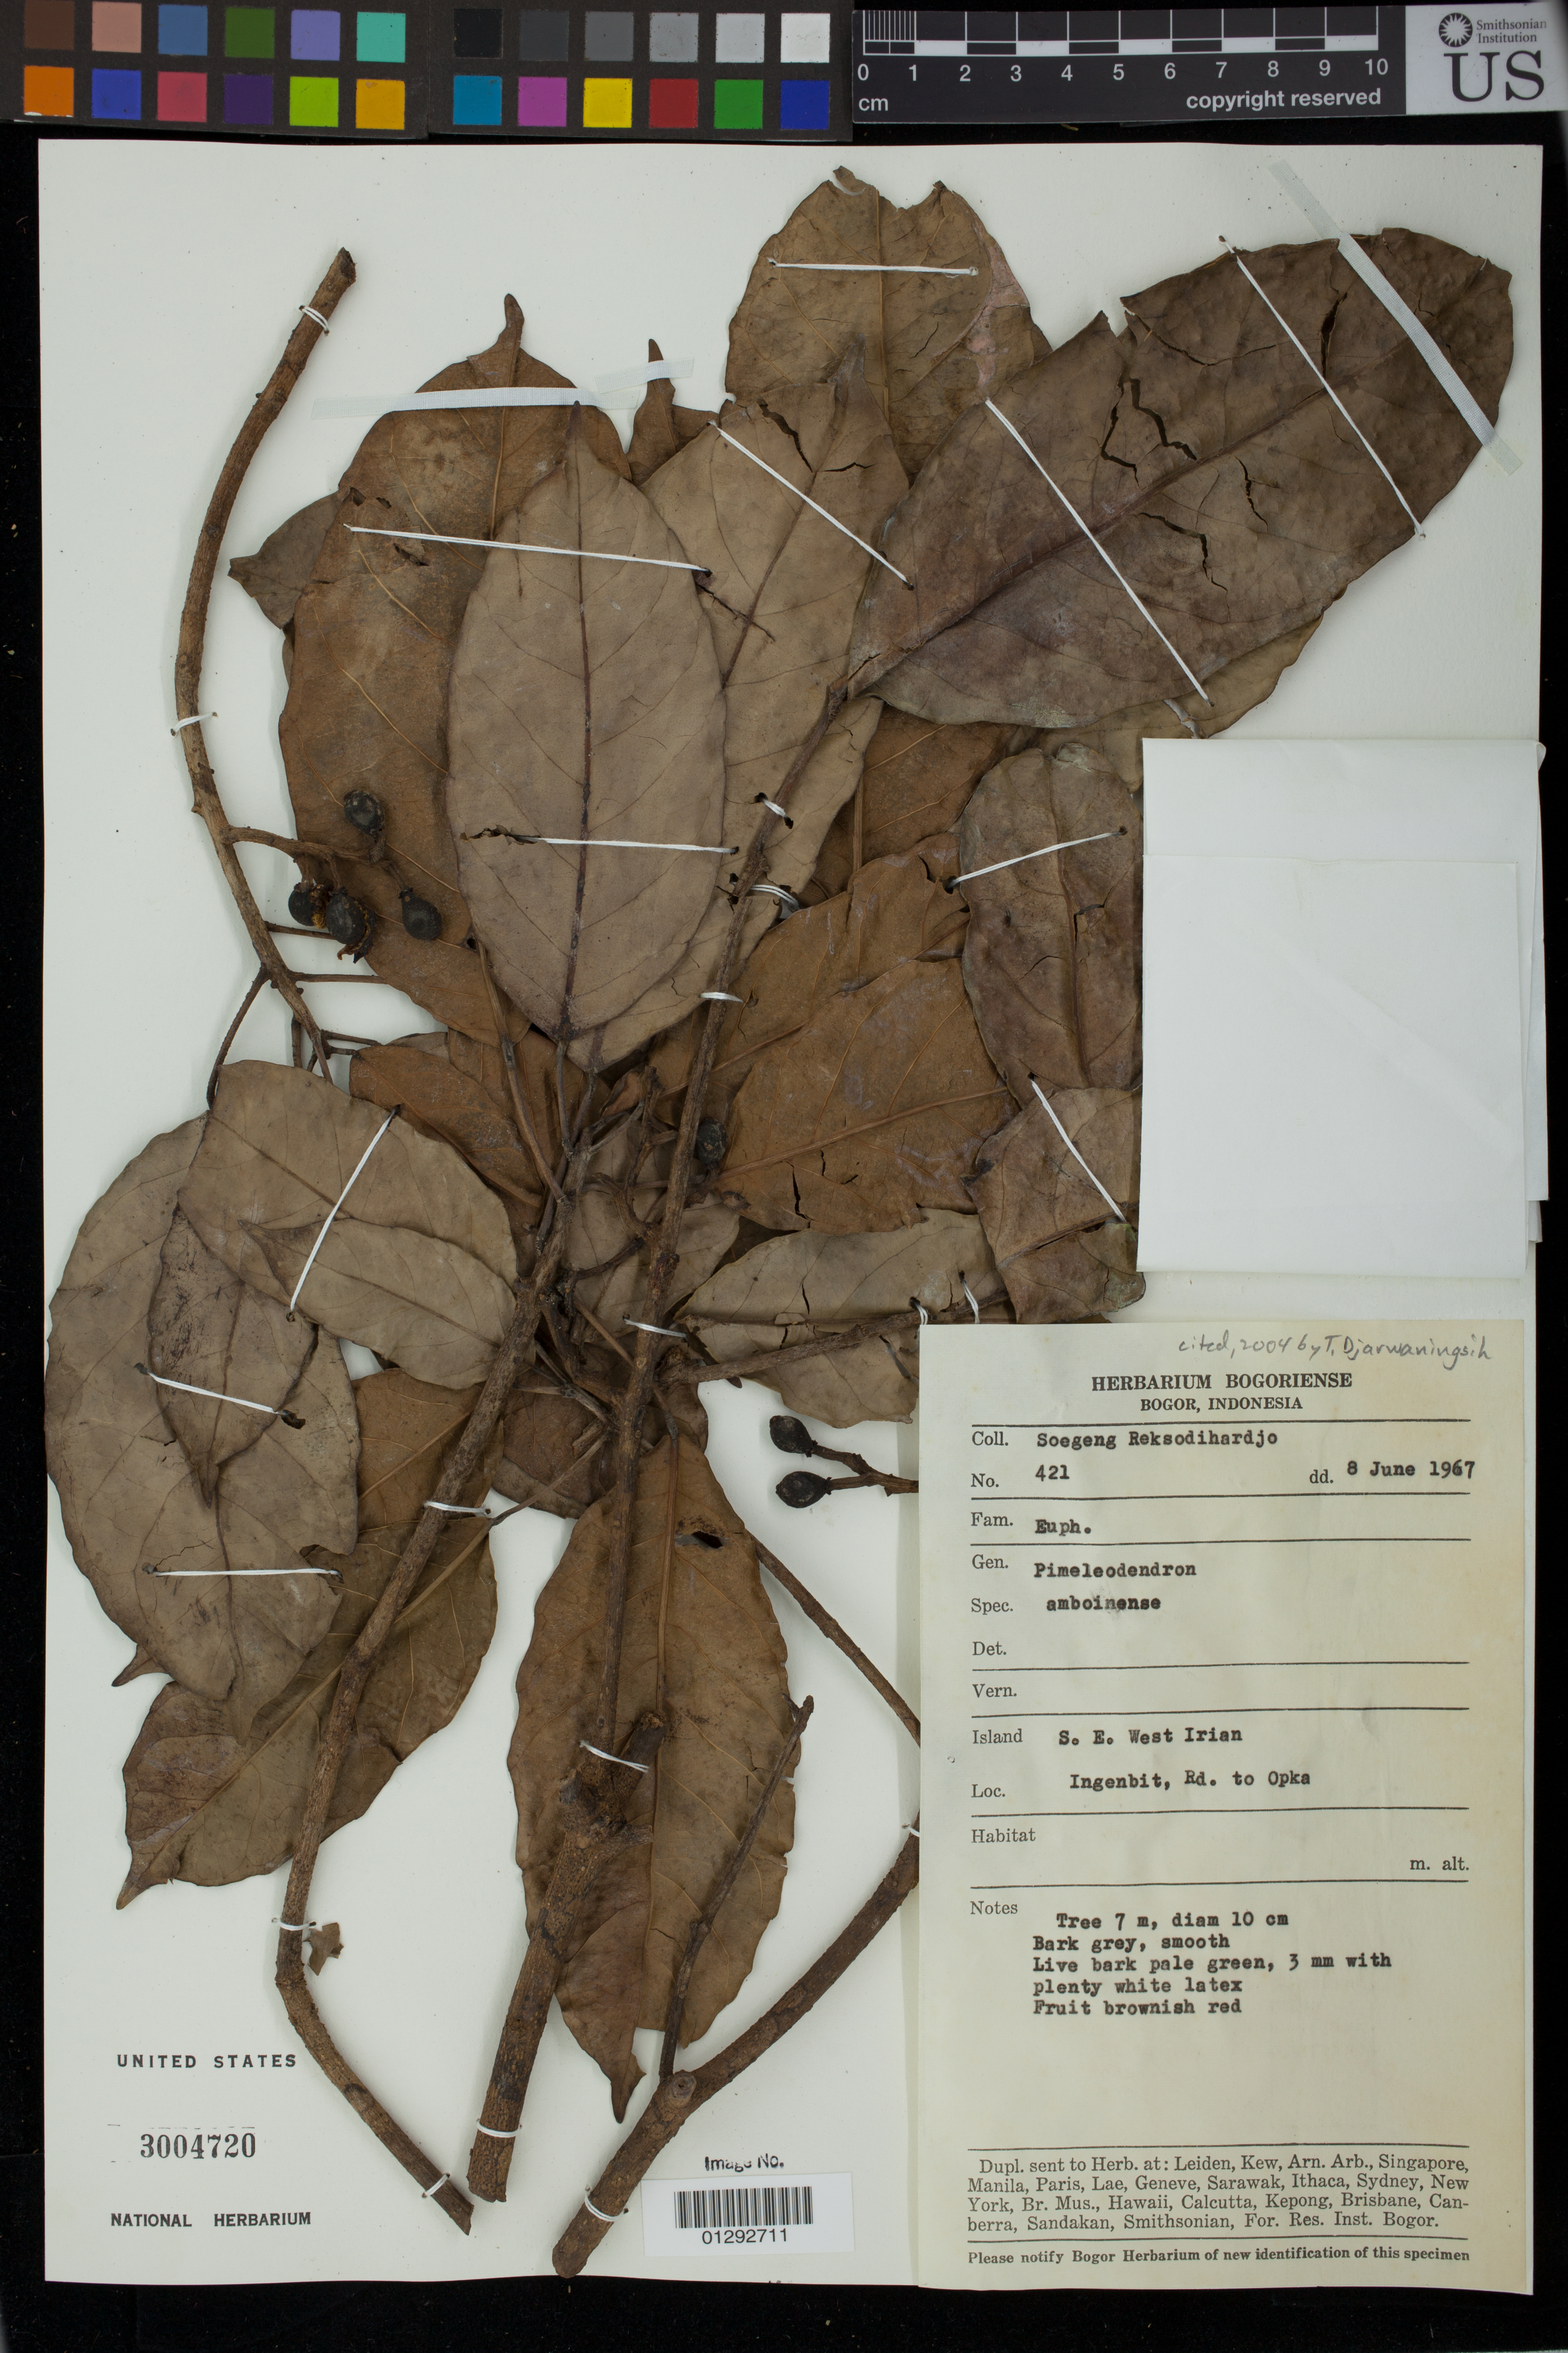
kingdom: Plantae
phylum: Tracheophyta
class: Magnoliopsida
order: Malpighiales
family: Euphorbiaceae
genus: Pimelodendron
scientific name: Pimelodendron amboinicum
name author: Hassk.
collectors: S. Reksodihardjo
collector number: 421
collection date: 1967-06-08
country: Indonesia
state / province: Java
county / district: Jawa Barat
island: New Guinea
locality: Bogor. S.E. West Irian. Ingenbit, Rd. to Opka.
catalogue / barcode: US 3004720